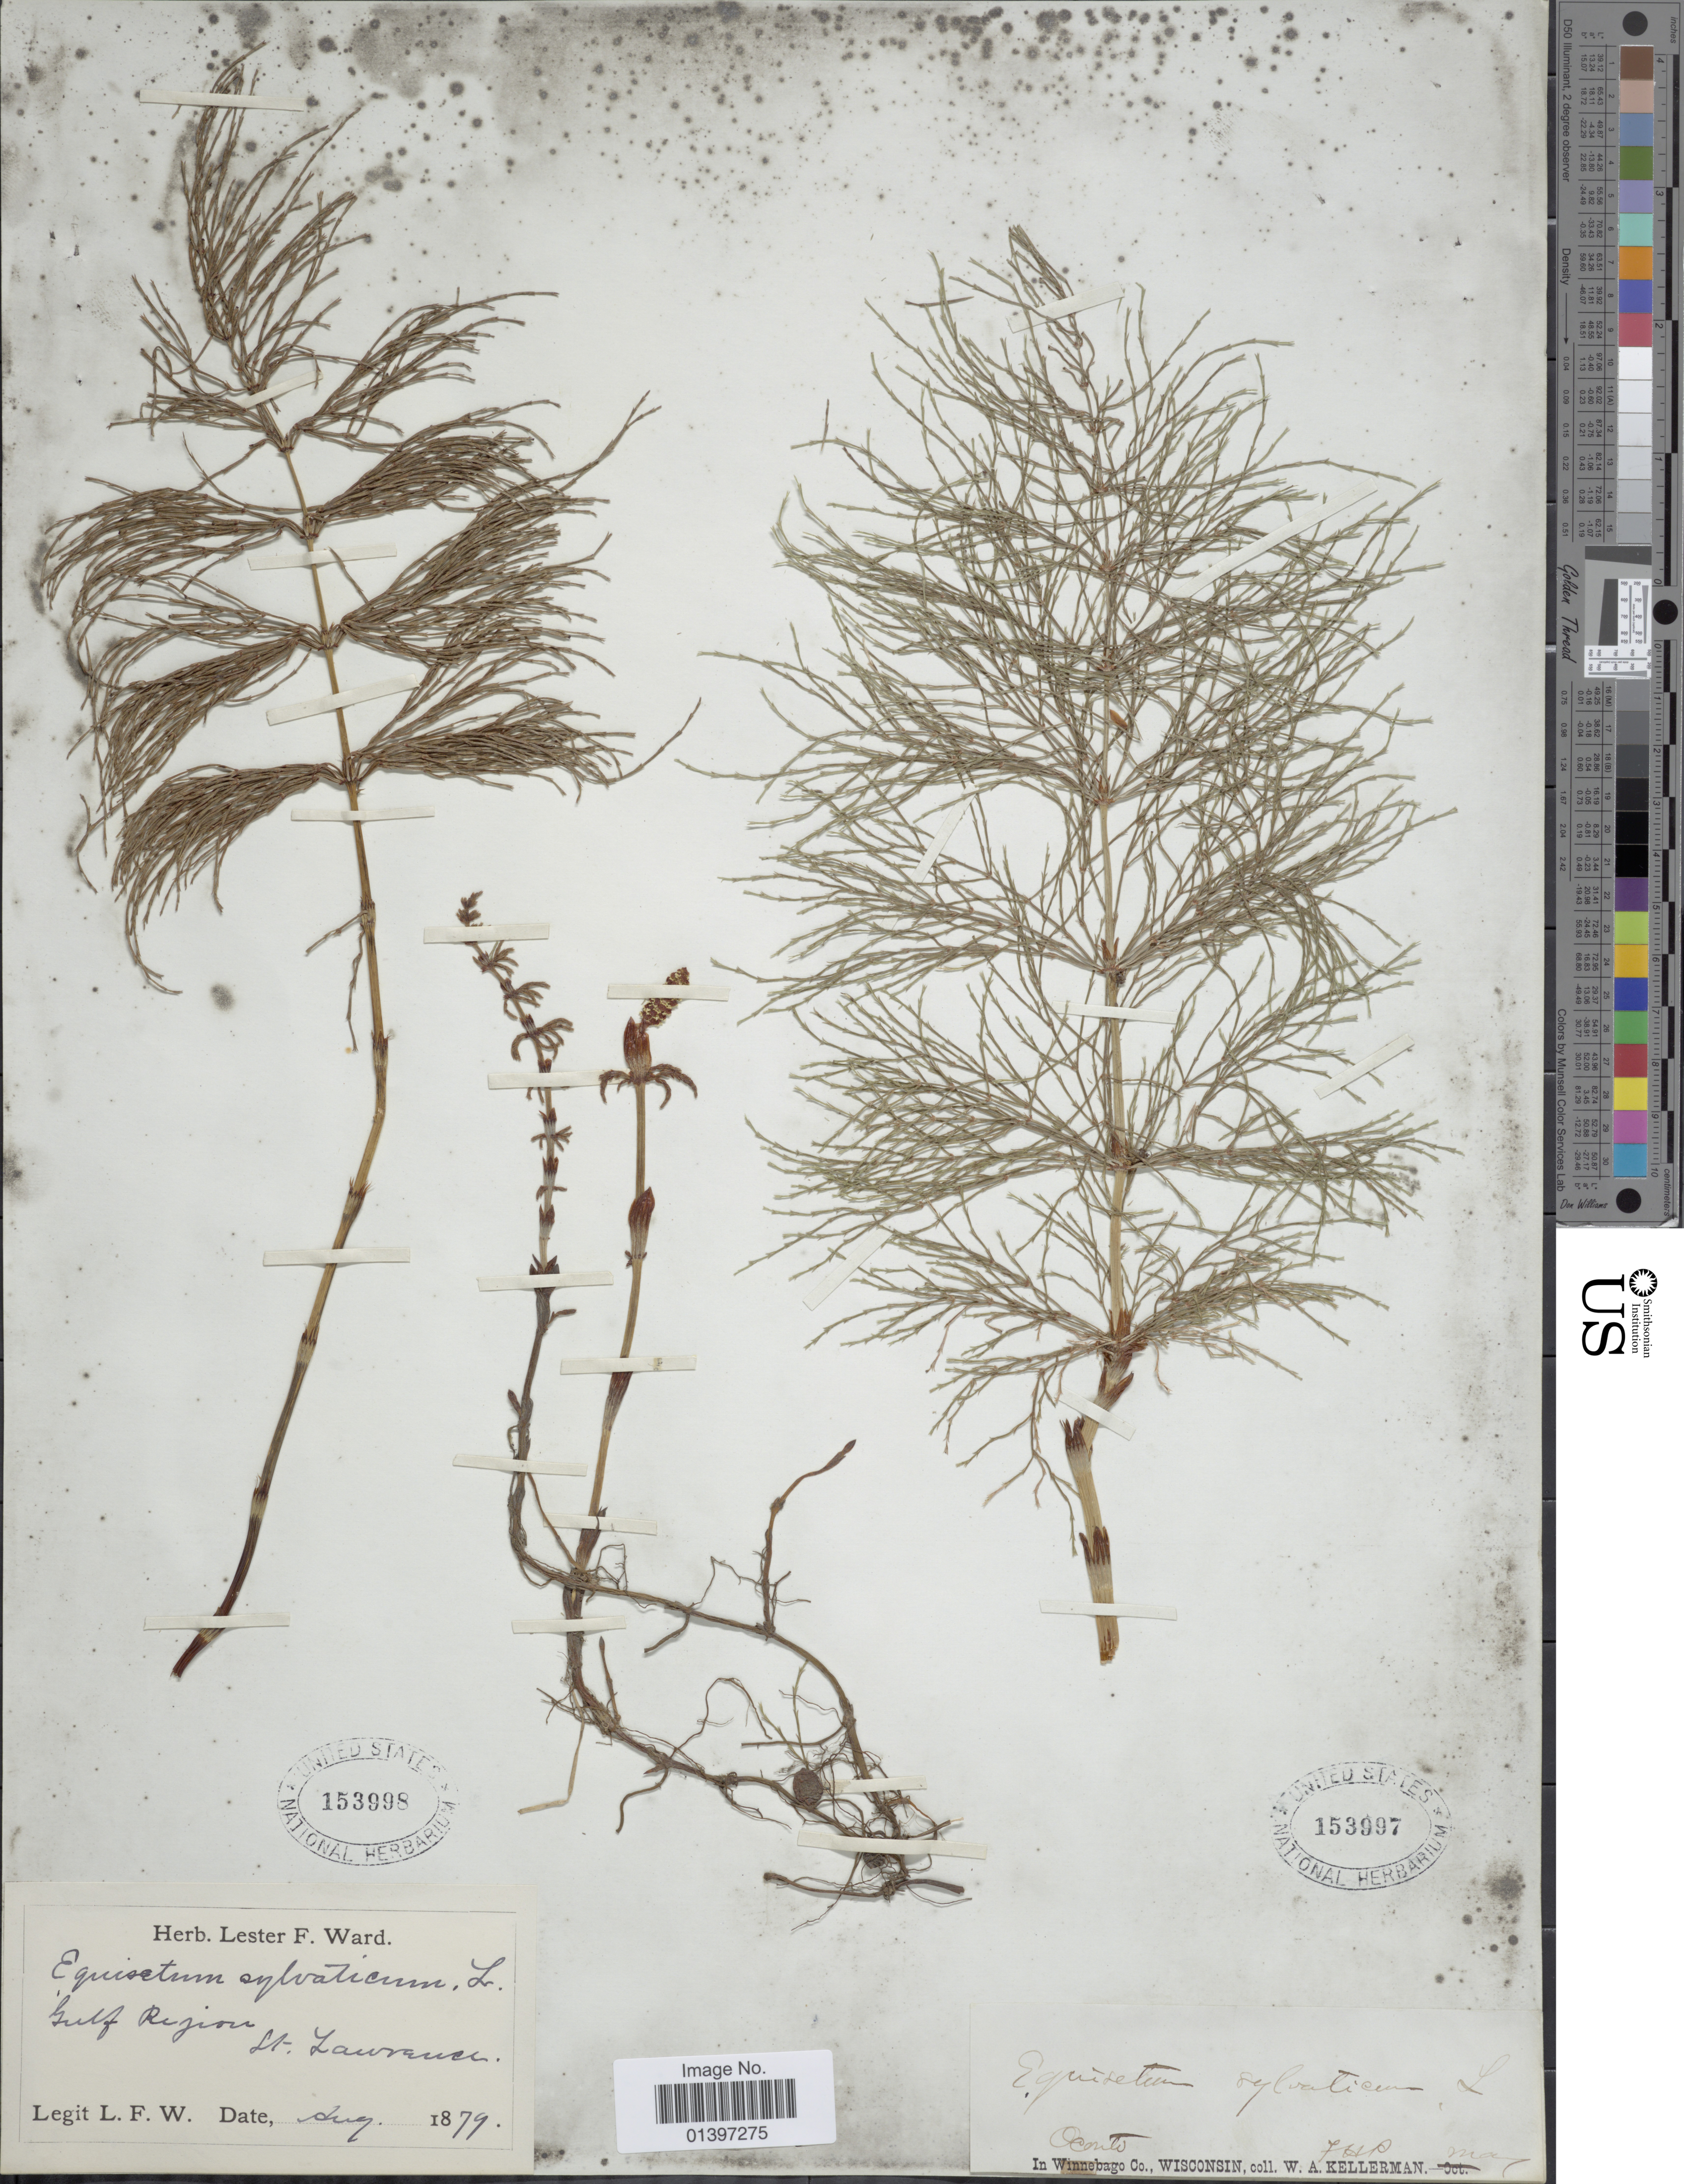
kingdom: Plantae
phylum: Tracheophyta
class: Polypodiopsida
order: Equisetales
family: Equisetaceae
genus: Equisetum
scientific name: Equisetum sylvaticum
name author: L.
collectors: W. Kellerman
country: United States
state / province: Wisconsin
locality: Oconto.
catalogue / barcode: US 153997